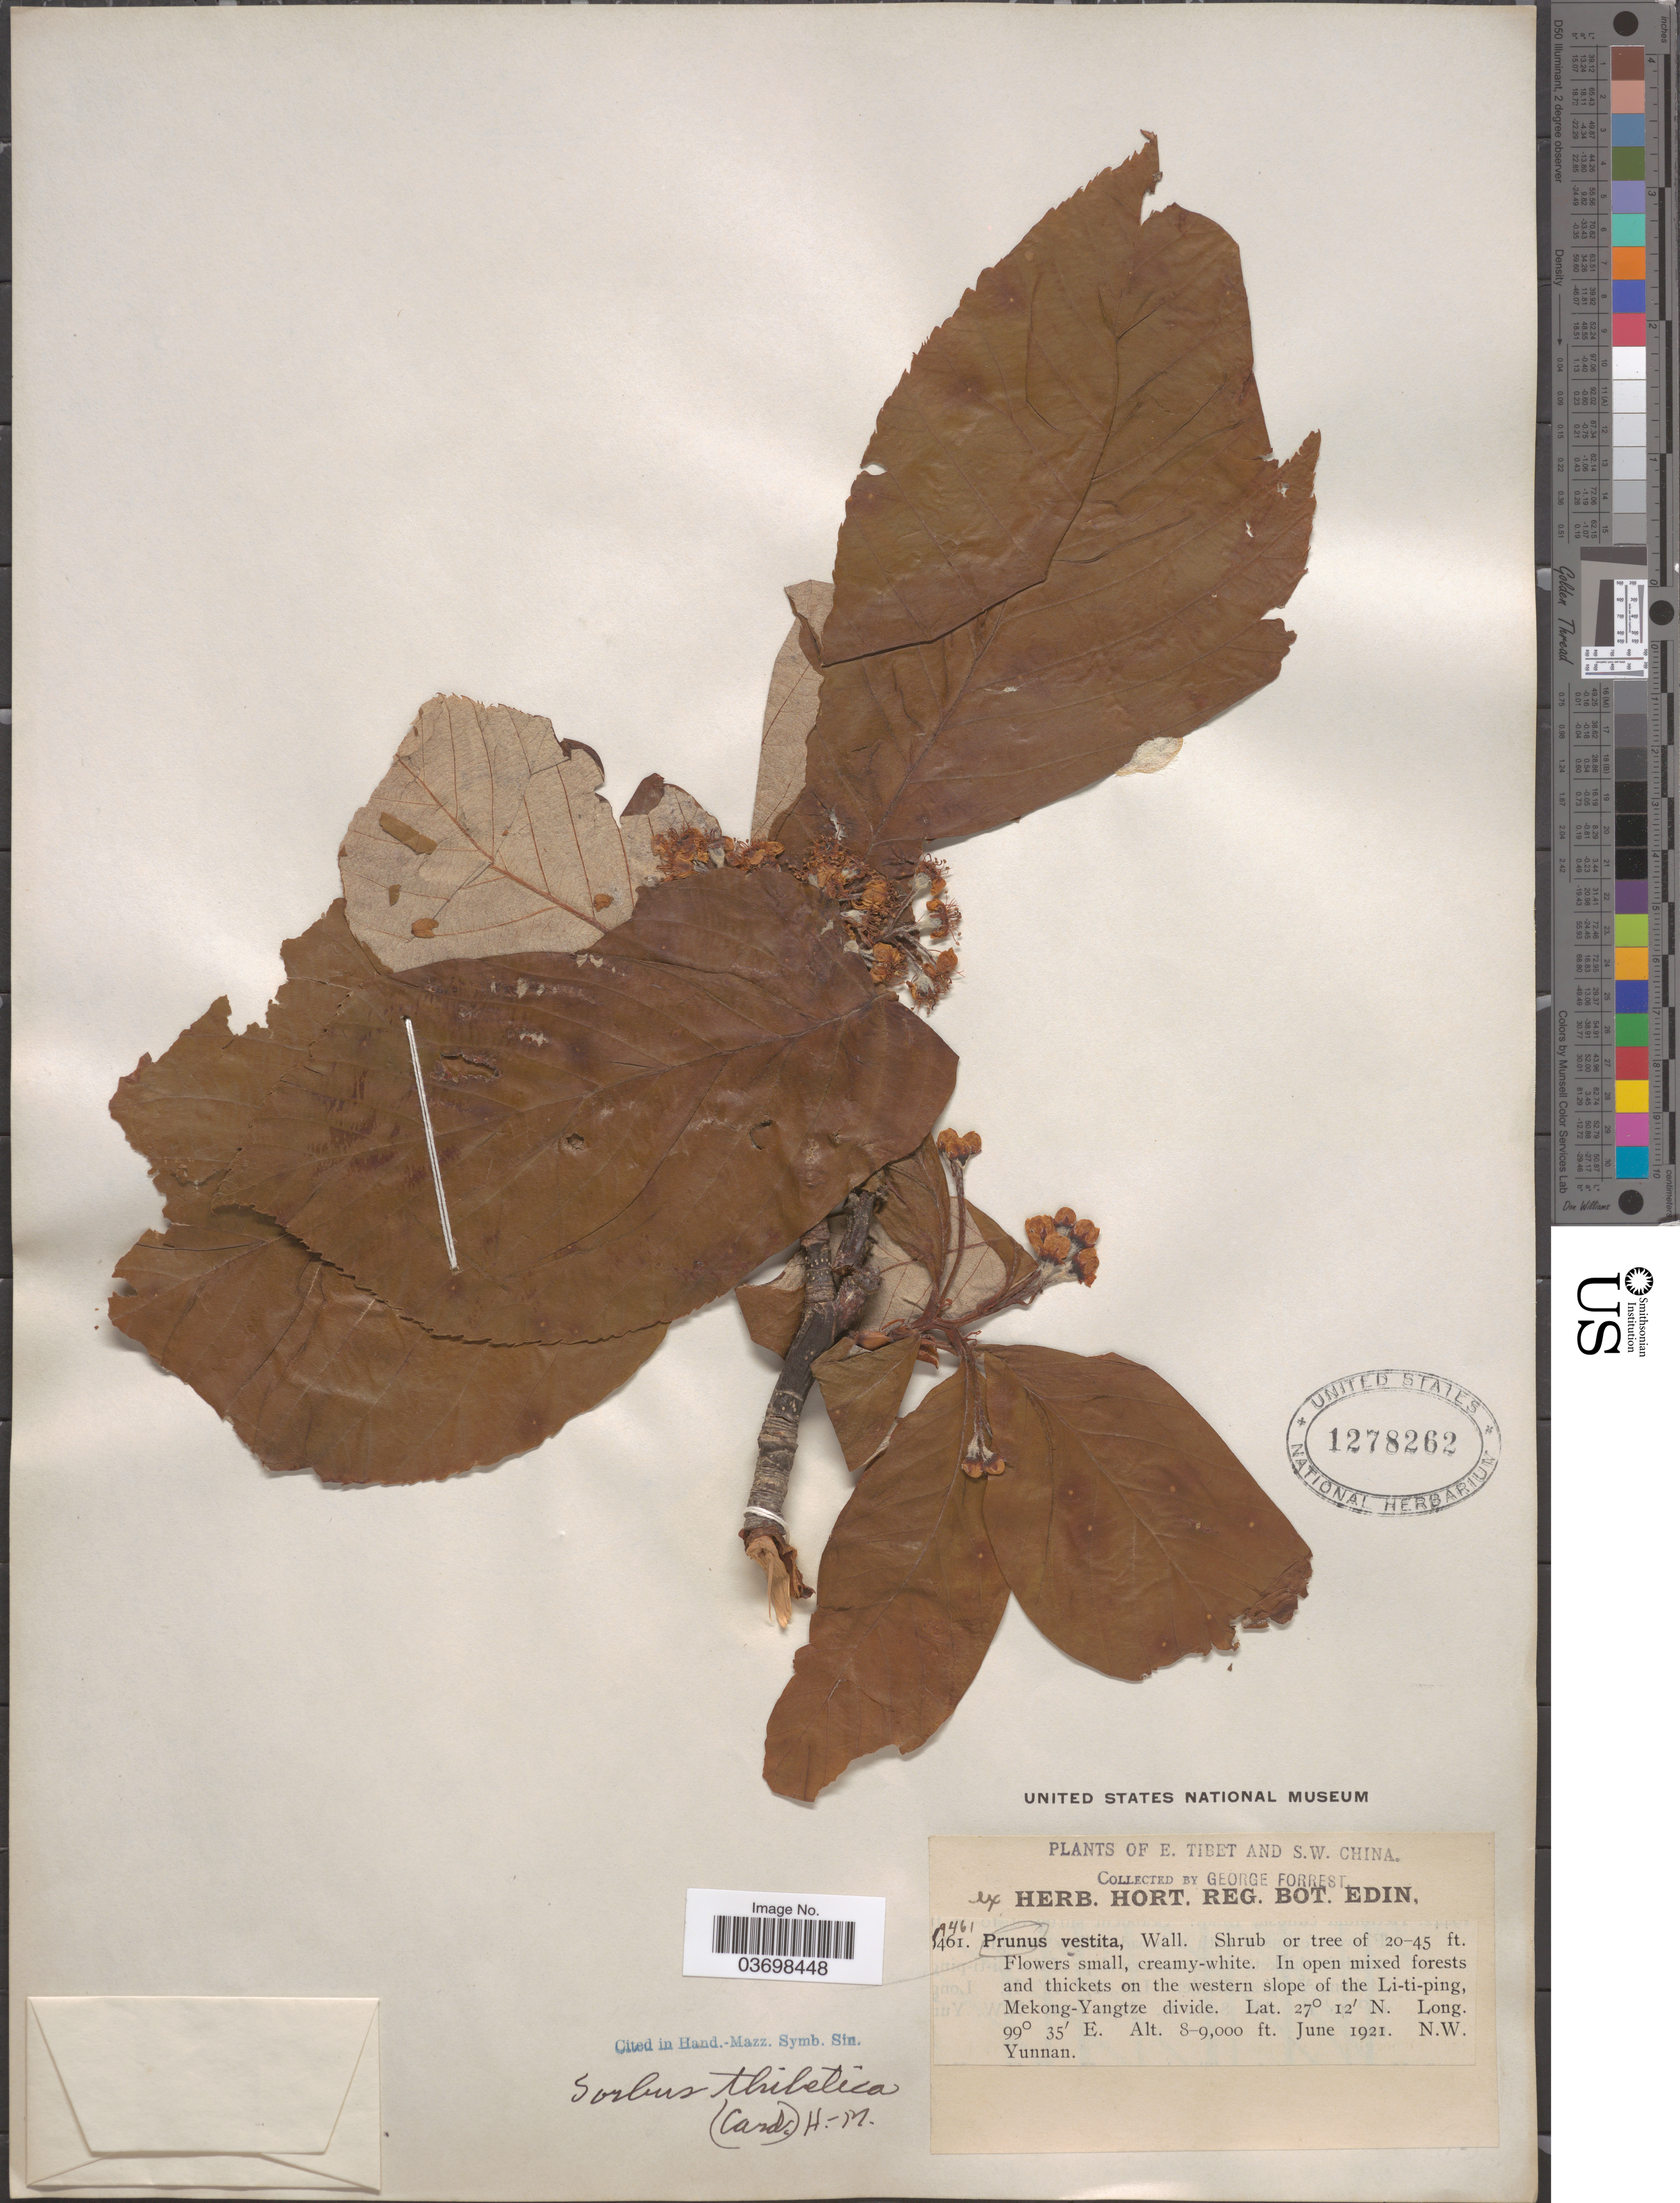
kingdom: Plantae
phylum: Tracheophyta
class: Magnoliopsida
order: Rosales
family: Rosaceae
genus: Sorbus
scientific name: Sorbus thibetica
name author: (Cardot) Hand.-Mazz.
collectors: G. Forrest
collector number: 9461*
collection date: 1921-06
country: China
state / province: Yunnan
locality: S.W. China. On the western slope of the Li-ti-ping, Mekong-Yangtze divide. N.W. Yunnan.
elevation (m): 2438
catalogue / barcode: US 1278262